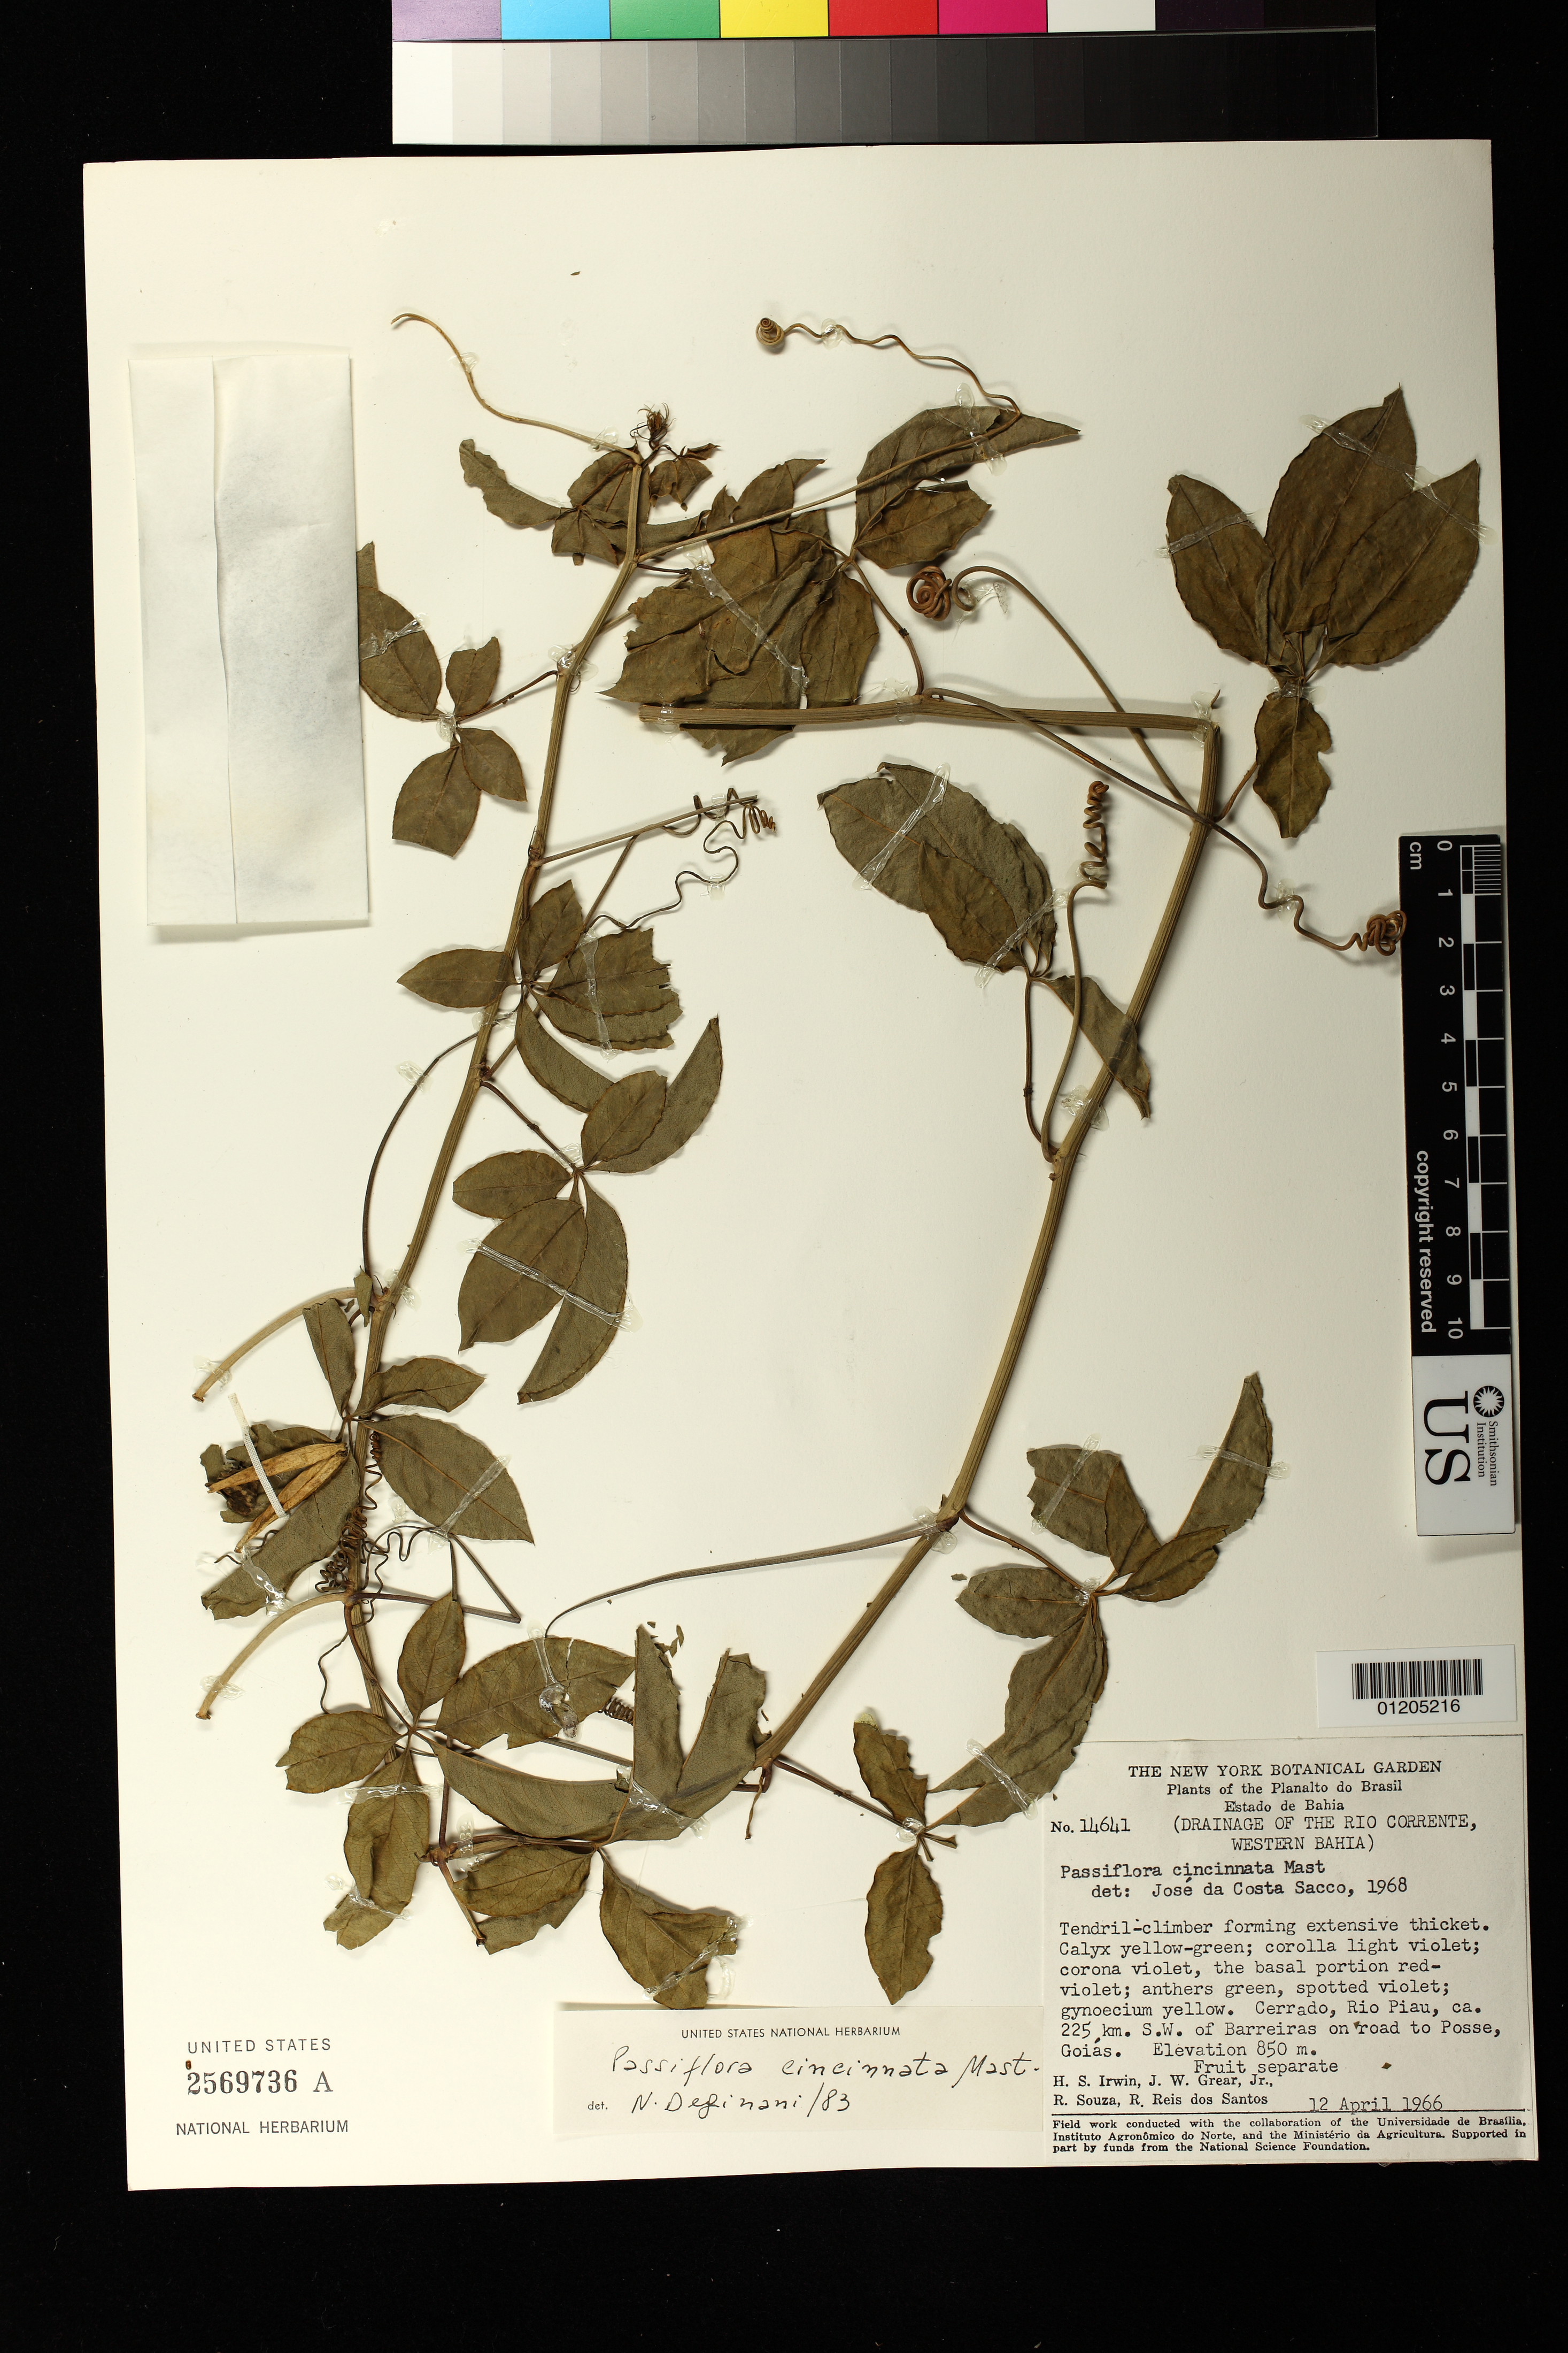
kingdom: Plantae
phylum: Tracheophyta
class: Magnoliopsida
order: Malpighiales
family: Passifloraceae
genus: Passiflora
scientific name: Passiflora cincinnata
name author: Mast.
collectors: H. Irwin, J. W. Grear, R. Souza & R. Reis dos Santos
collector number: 14641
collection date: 1966-04-12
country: Brazil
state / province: Bahia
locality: Cerrado, Rio Piau, ca. 225 km. S.W. of Barreiras on road to Posse, Goias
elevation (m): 850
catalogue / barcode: US 2569736A